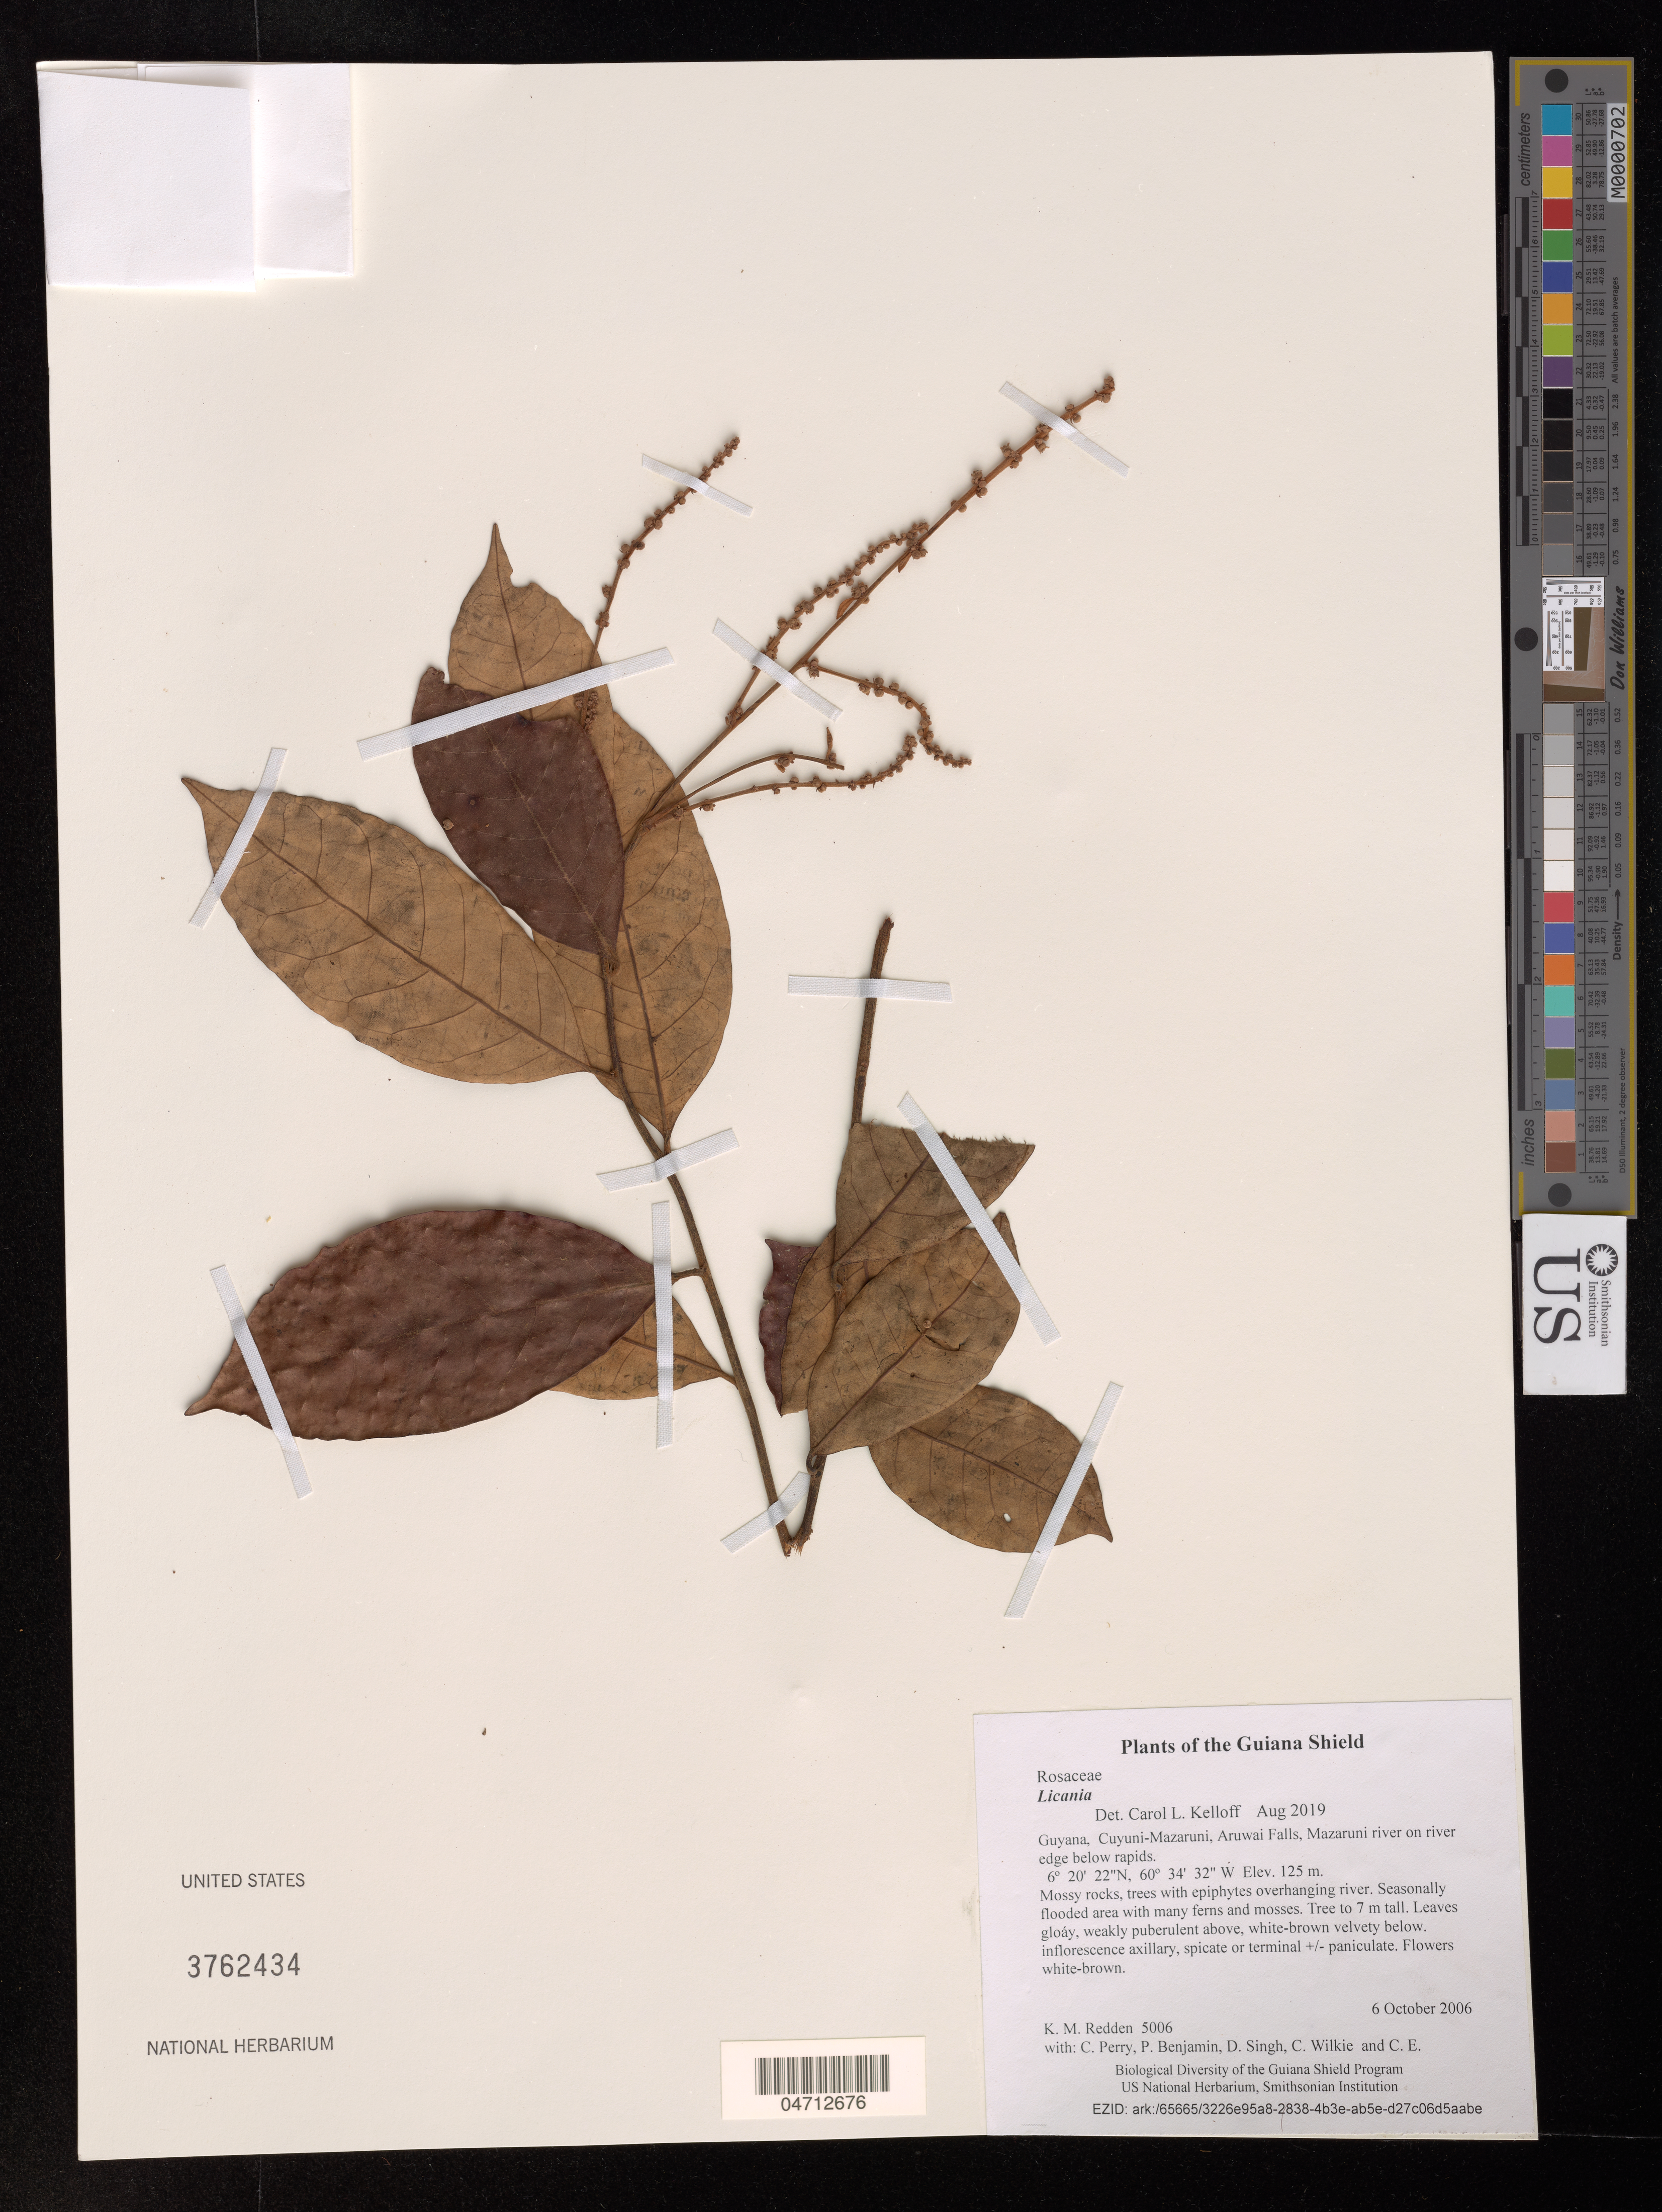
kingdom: Plantae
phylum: Tracheophyta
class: Magnoliopsida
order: Malpighiales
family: Chrysobalanaceae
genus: Licania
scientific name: Licania sp.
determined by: Kelloff, Carol L.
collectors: K. M. Redden, C. Perry, P. Benjamin, D. Singh, C. Wilkie & C. E. Hinchliff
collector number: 5006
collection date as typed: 6 October 2006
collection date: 2006-10-06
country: Guyana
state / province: Cuyuni-Mazaruni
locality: Arawai Falls, Mazaruni river on river edge below rapids.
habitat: Mossy rocks, trees with epiphytes overhanging river. Seasonally flooded area with many ferns and mosses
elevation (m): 125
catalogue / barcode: US 3762434